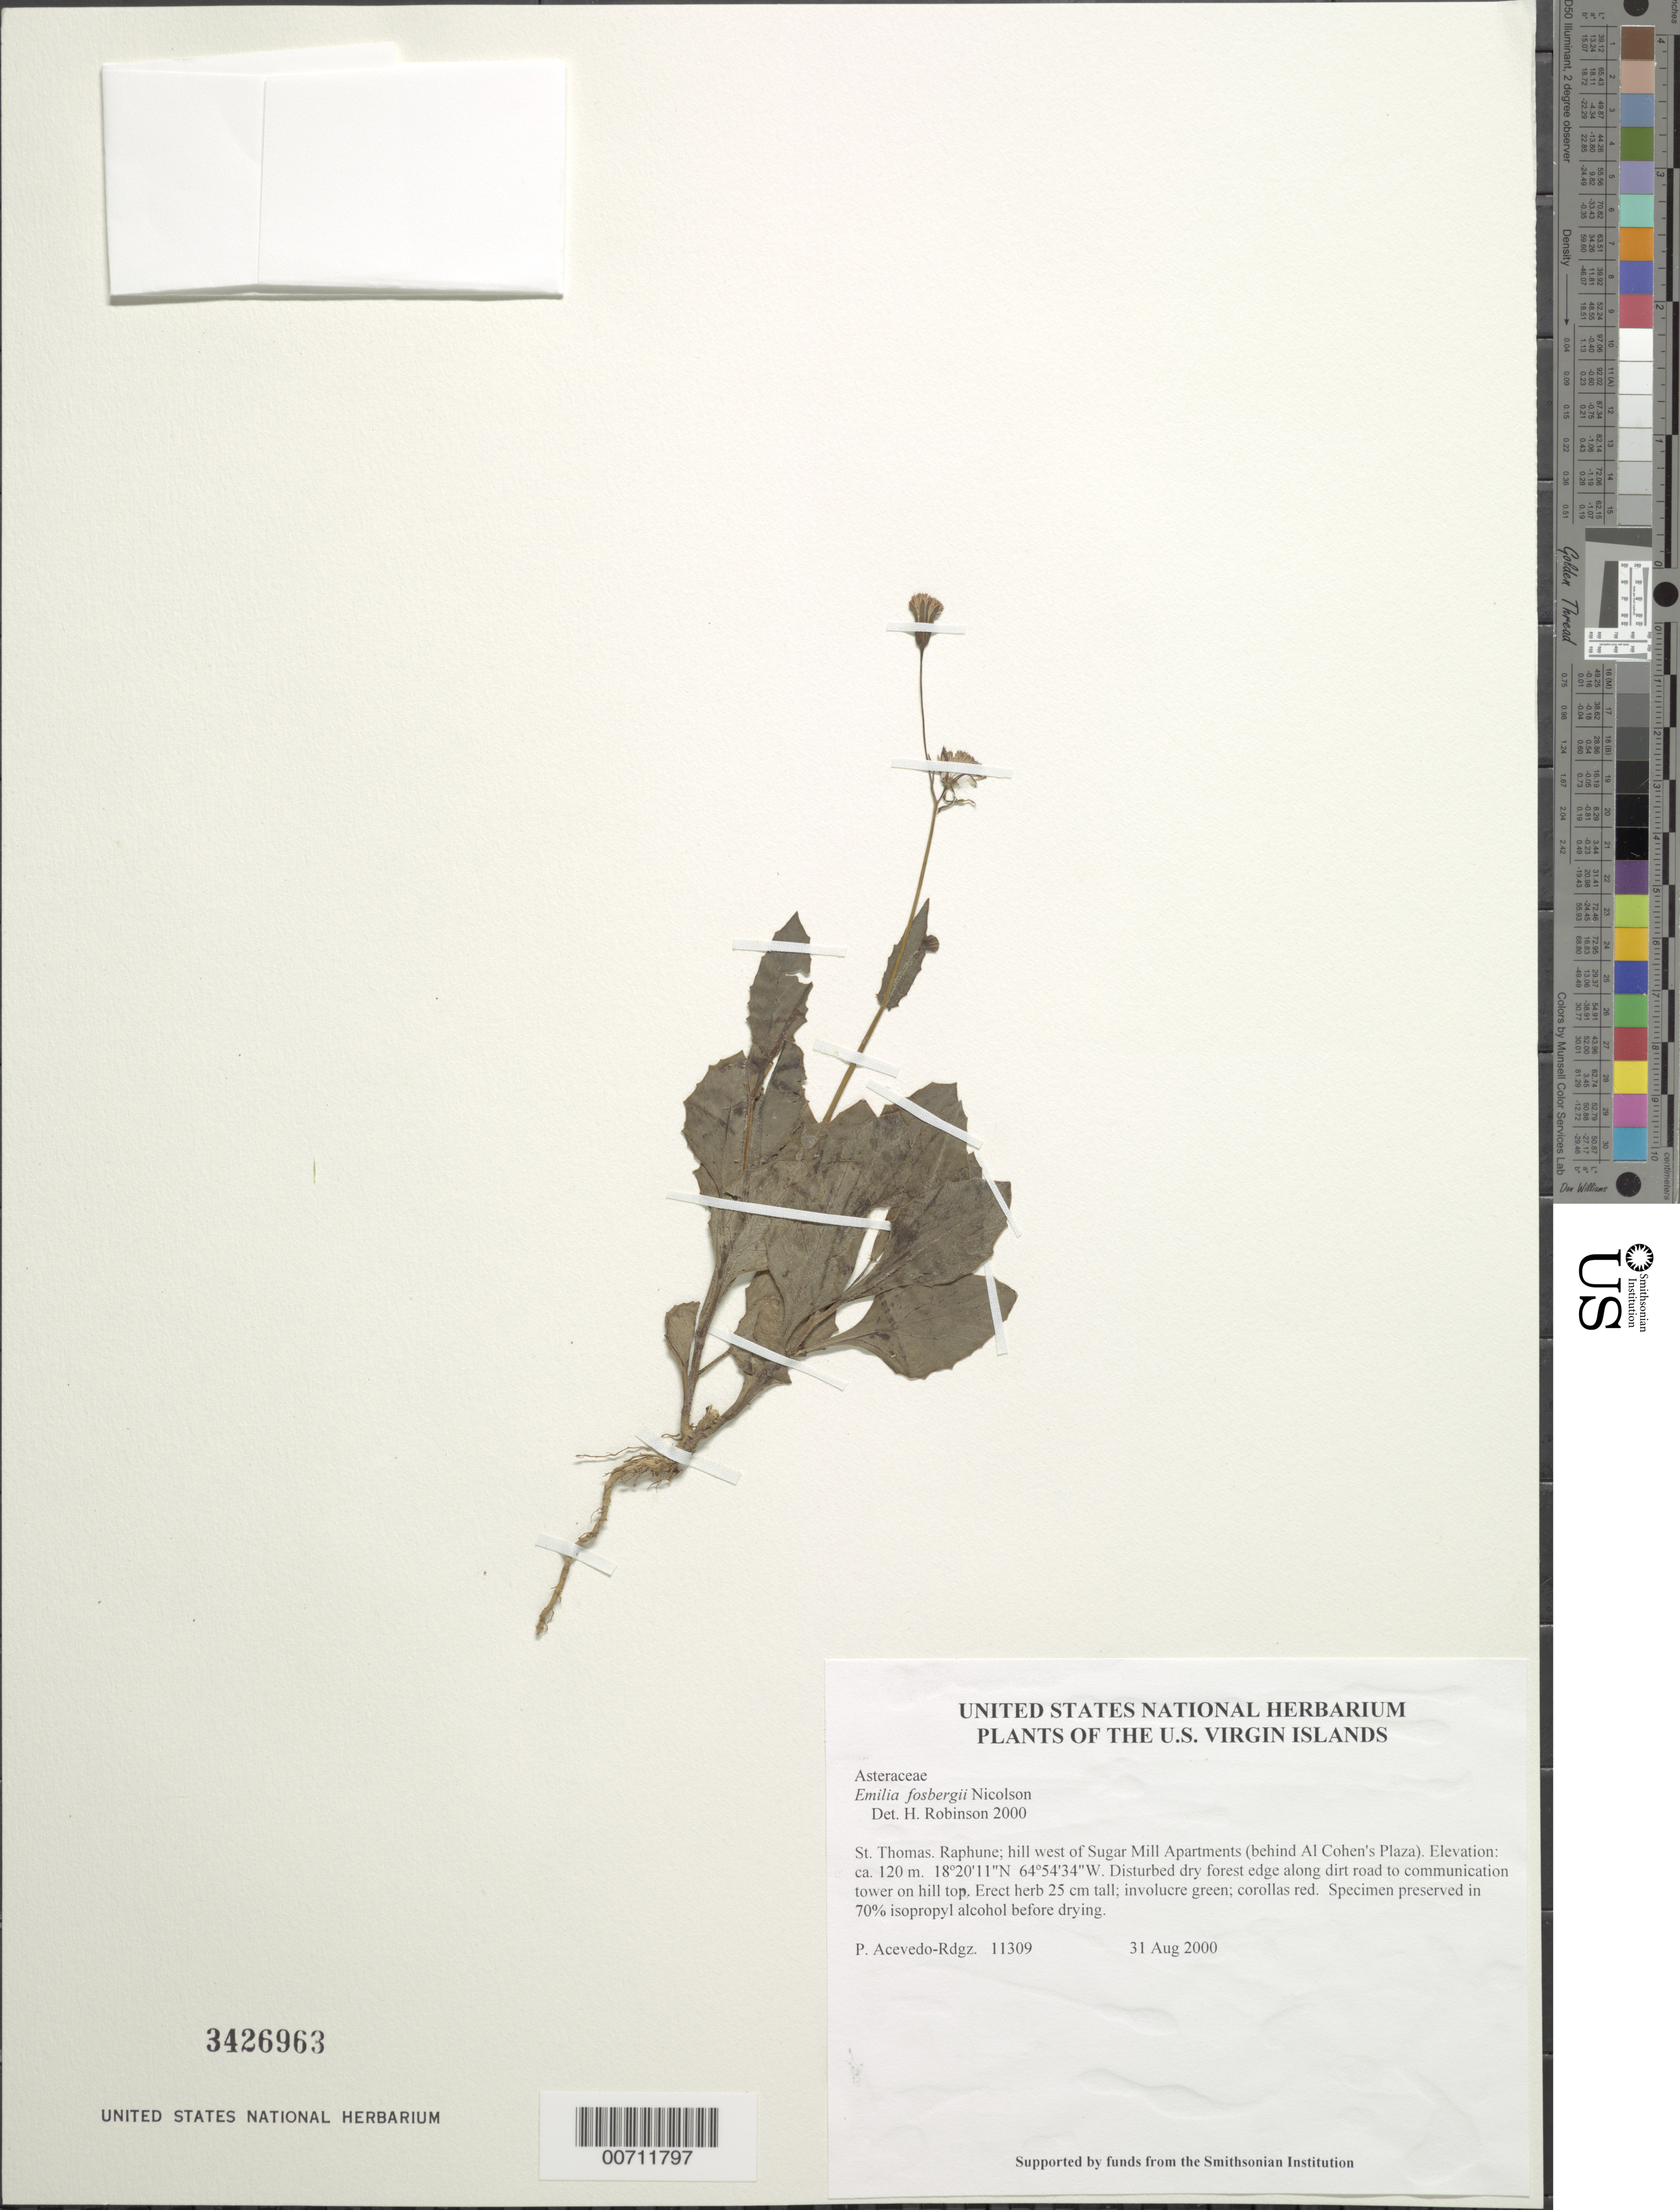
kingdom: Plantae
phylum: Tracheophyta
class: Magnoliopsida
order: Asterales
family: Asteraceae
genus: Emilia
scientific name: Emilia fosbergii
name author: Nicolson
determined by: Robinson, Harold E., (US)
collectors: P. Acevedo-Rodr.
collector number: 11309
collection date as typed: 31 Aug 2000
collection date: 2000-08-31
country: U.S. Virgin Islands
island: St. Thomas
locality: Raphune; hill west of Sugar Mill Apartments (behind Al Cohen's Plaza).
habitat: Disturbed dry forest edge along dirt road to communication tower on hill top.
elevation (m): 120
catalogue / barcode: US 3426963